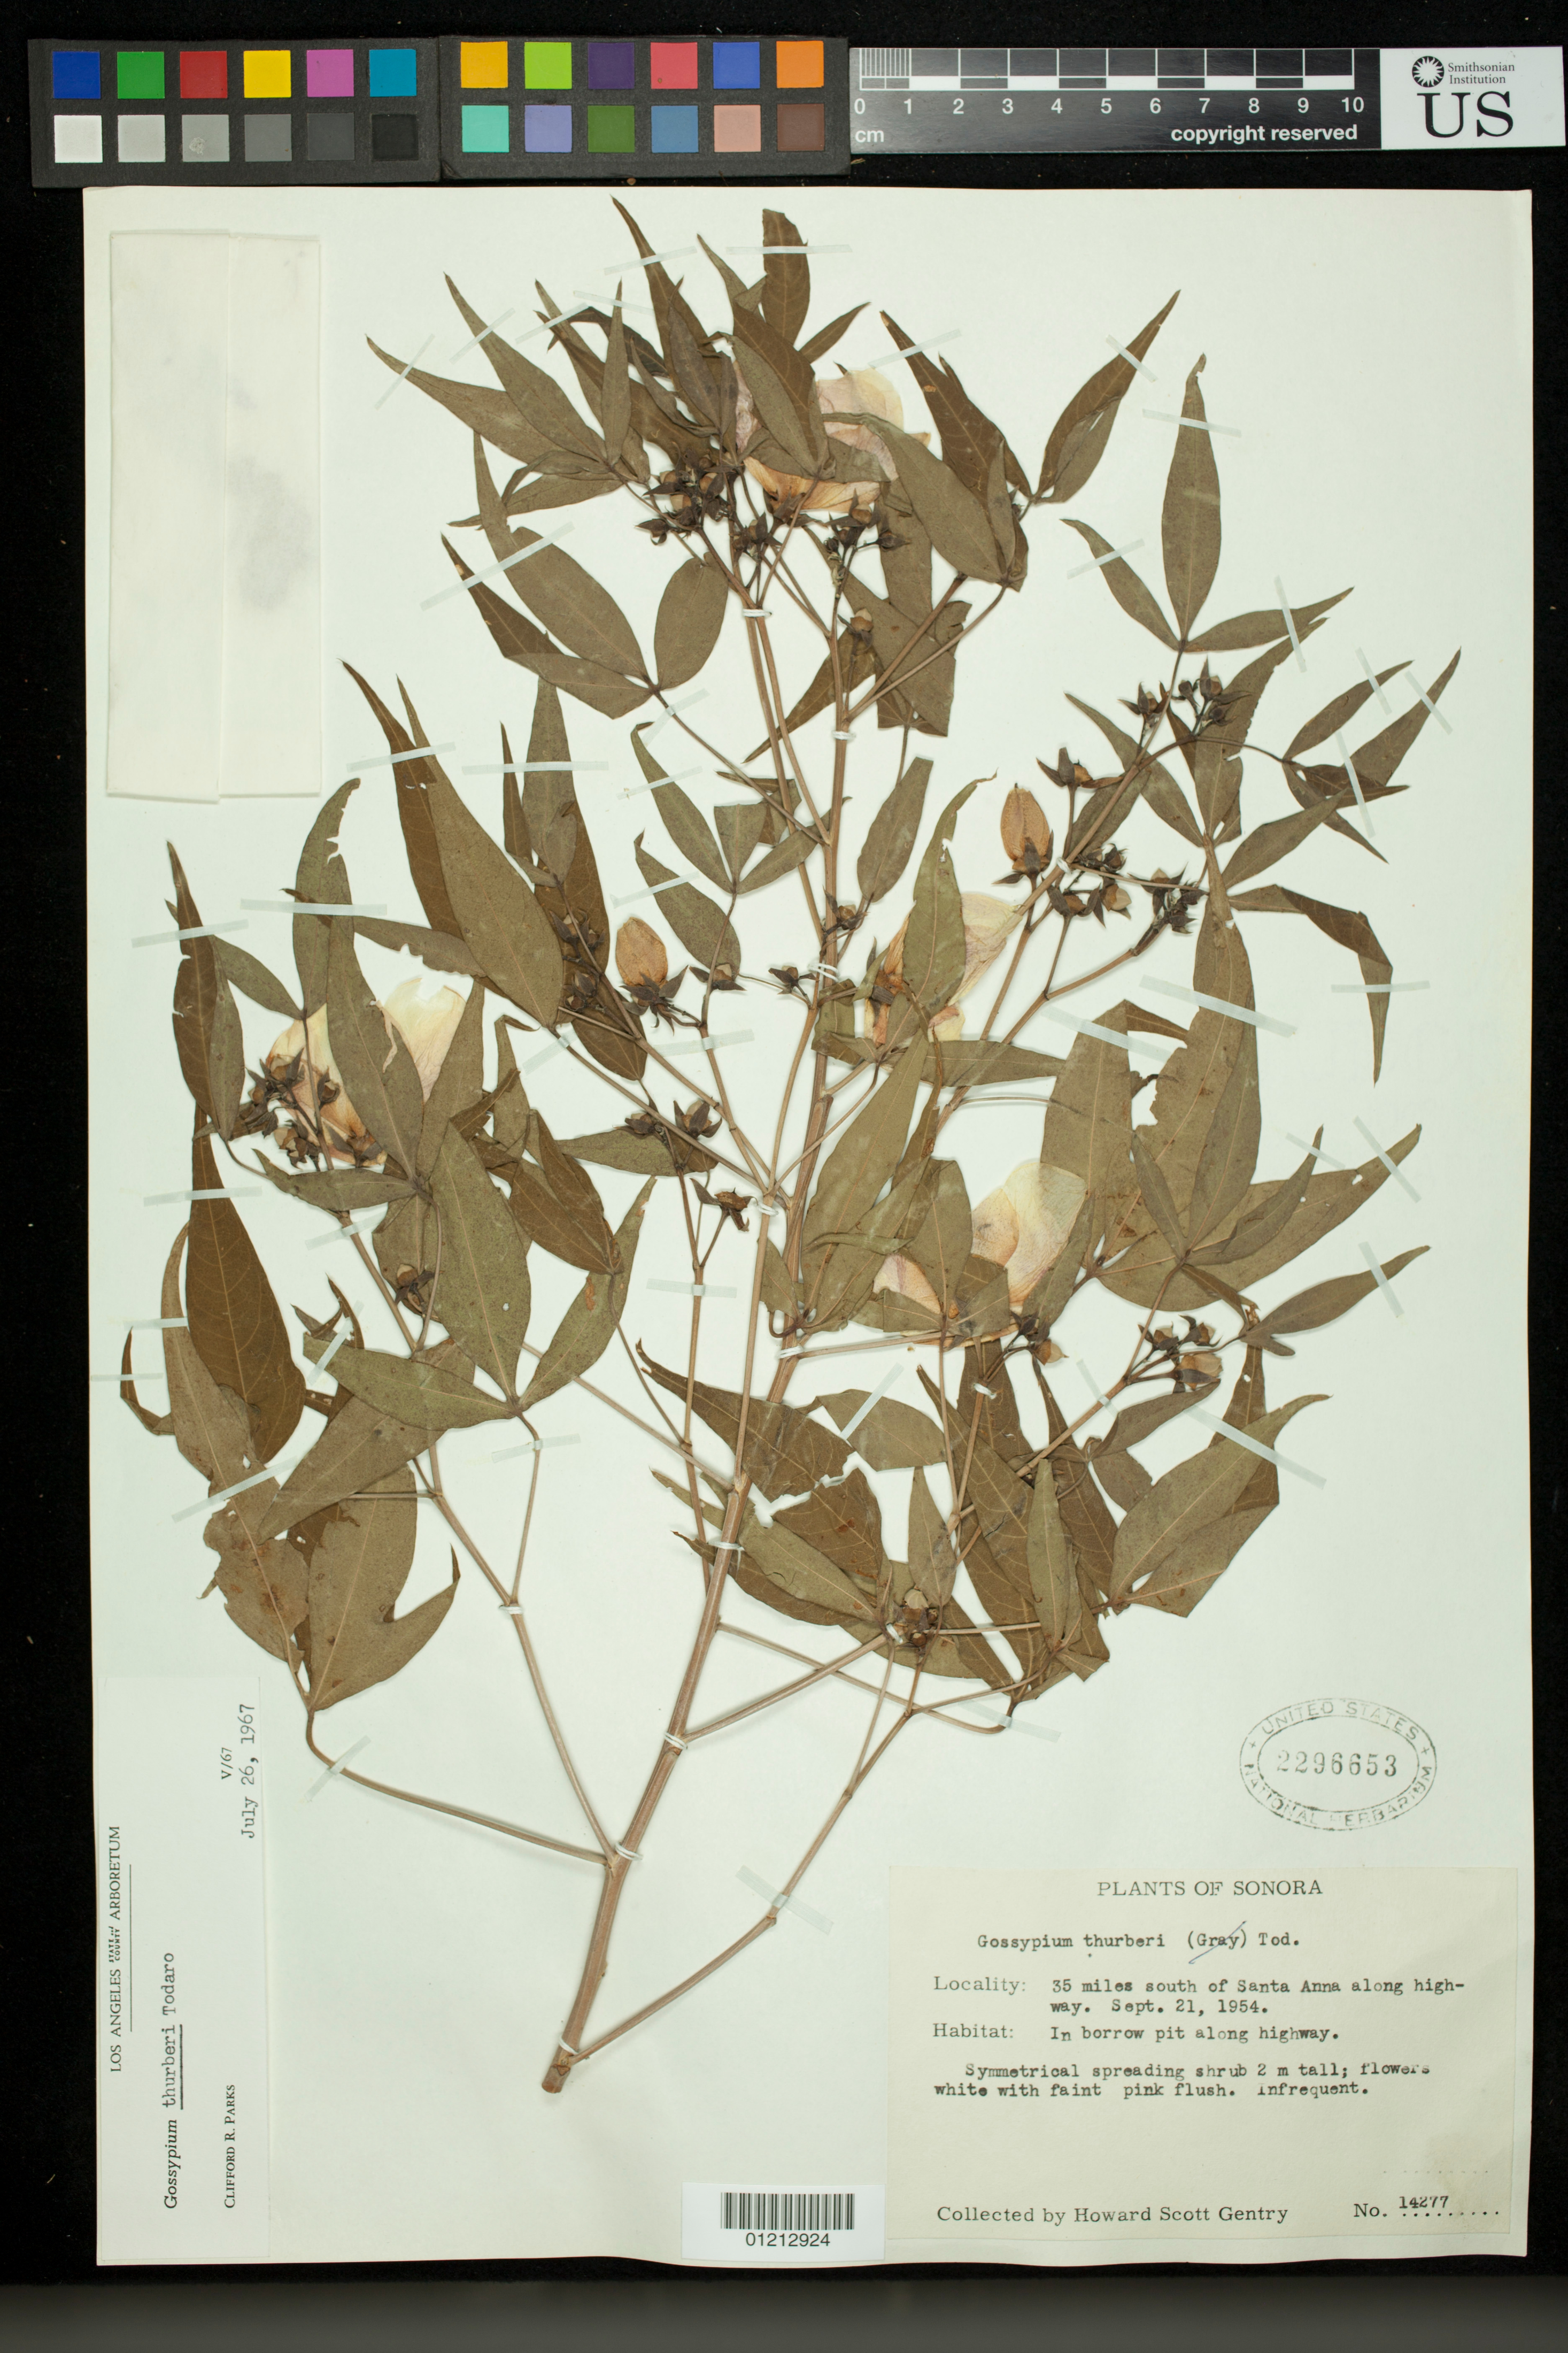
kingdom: Plantae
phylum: Tracheophyta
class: Magnoliopsida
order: Malvales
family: Malvaceae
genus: Gossypium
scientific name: Gossypium thurberi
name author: Tod.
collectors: H. S. Gentry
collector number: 14277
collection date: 1954-09-21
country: Mexico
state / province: Sonora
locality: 35 miles S of Santa Anna along high-way. In borrow pit along highway.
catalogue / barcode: US 2296653